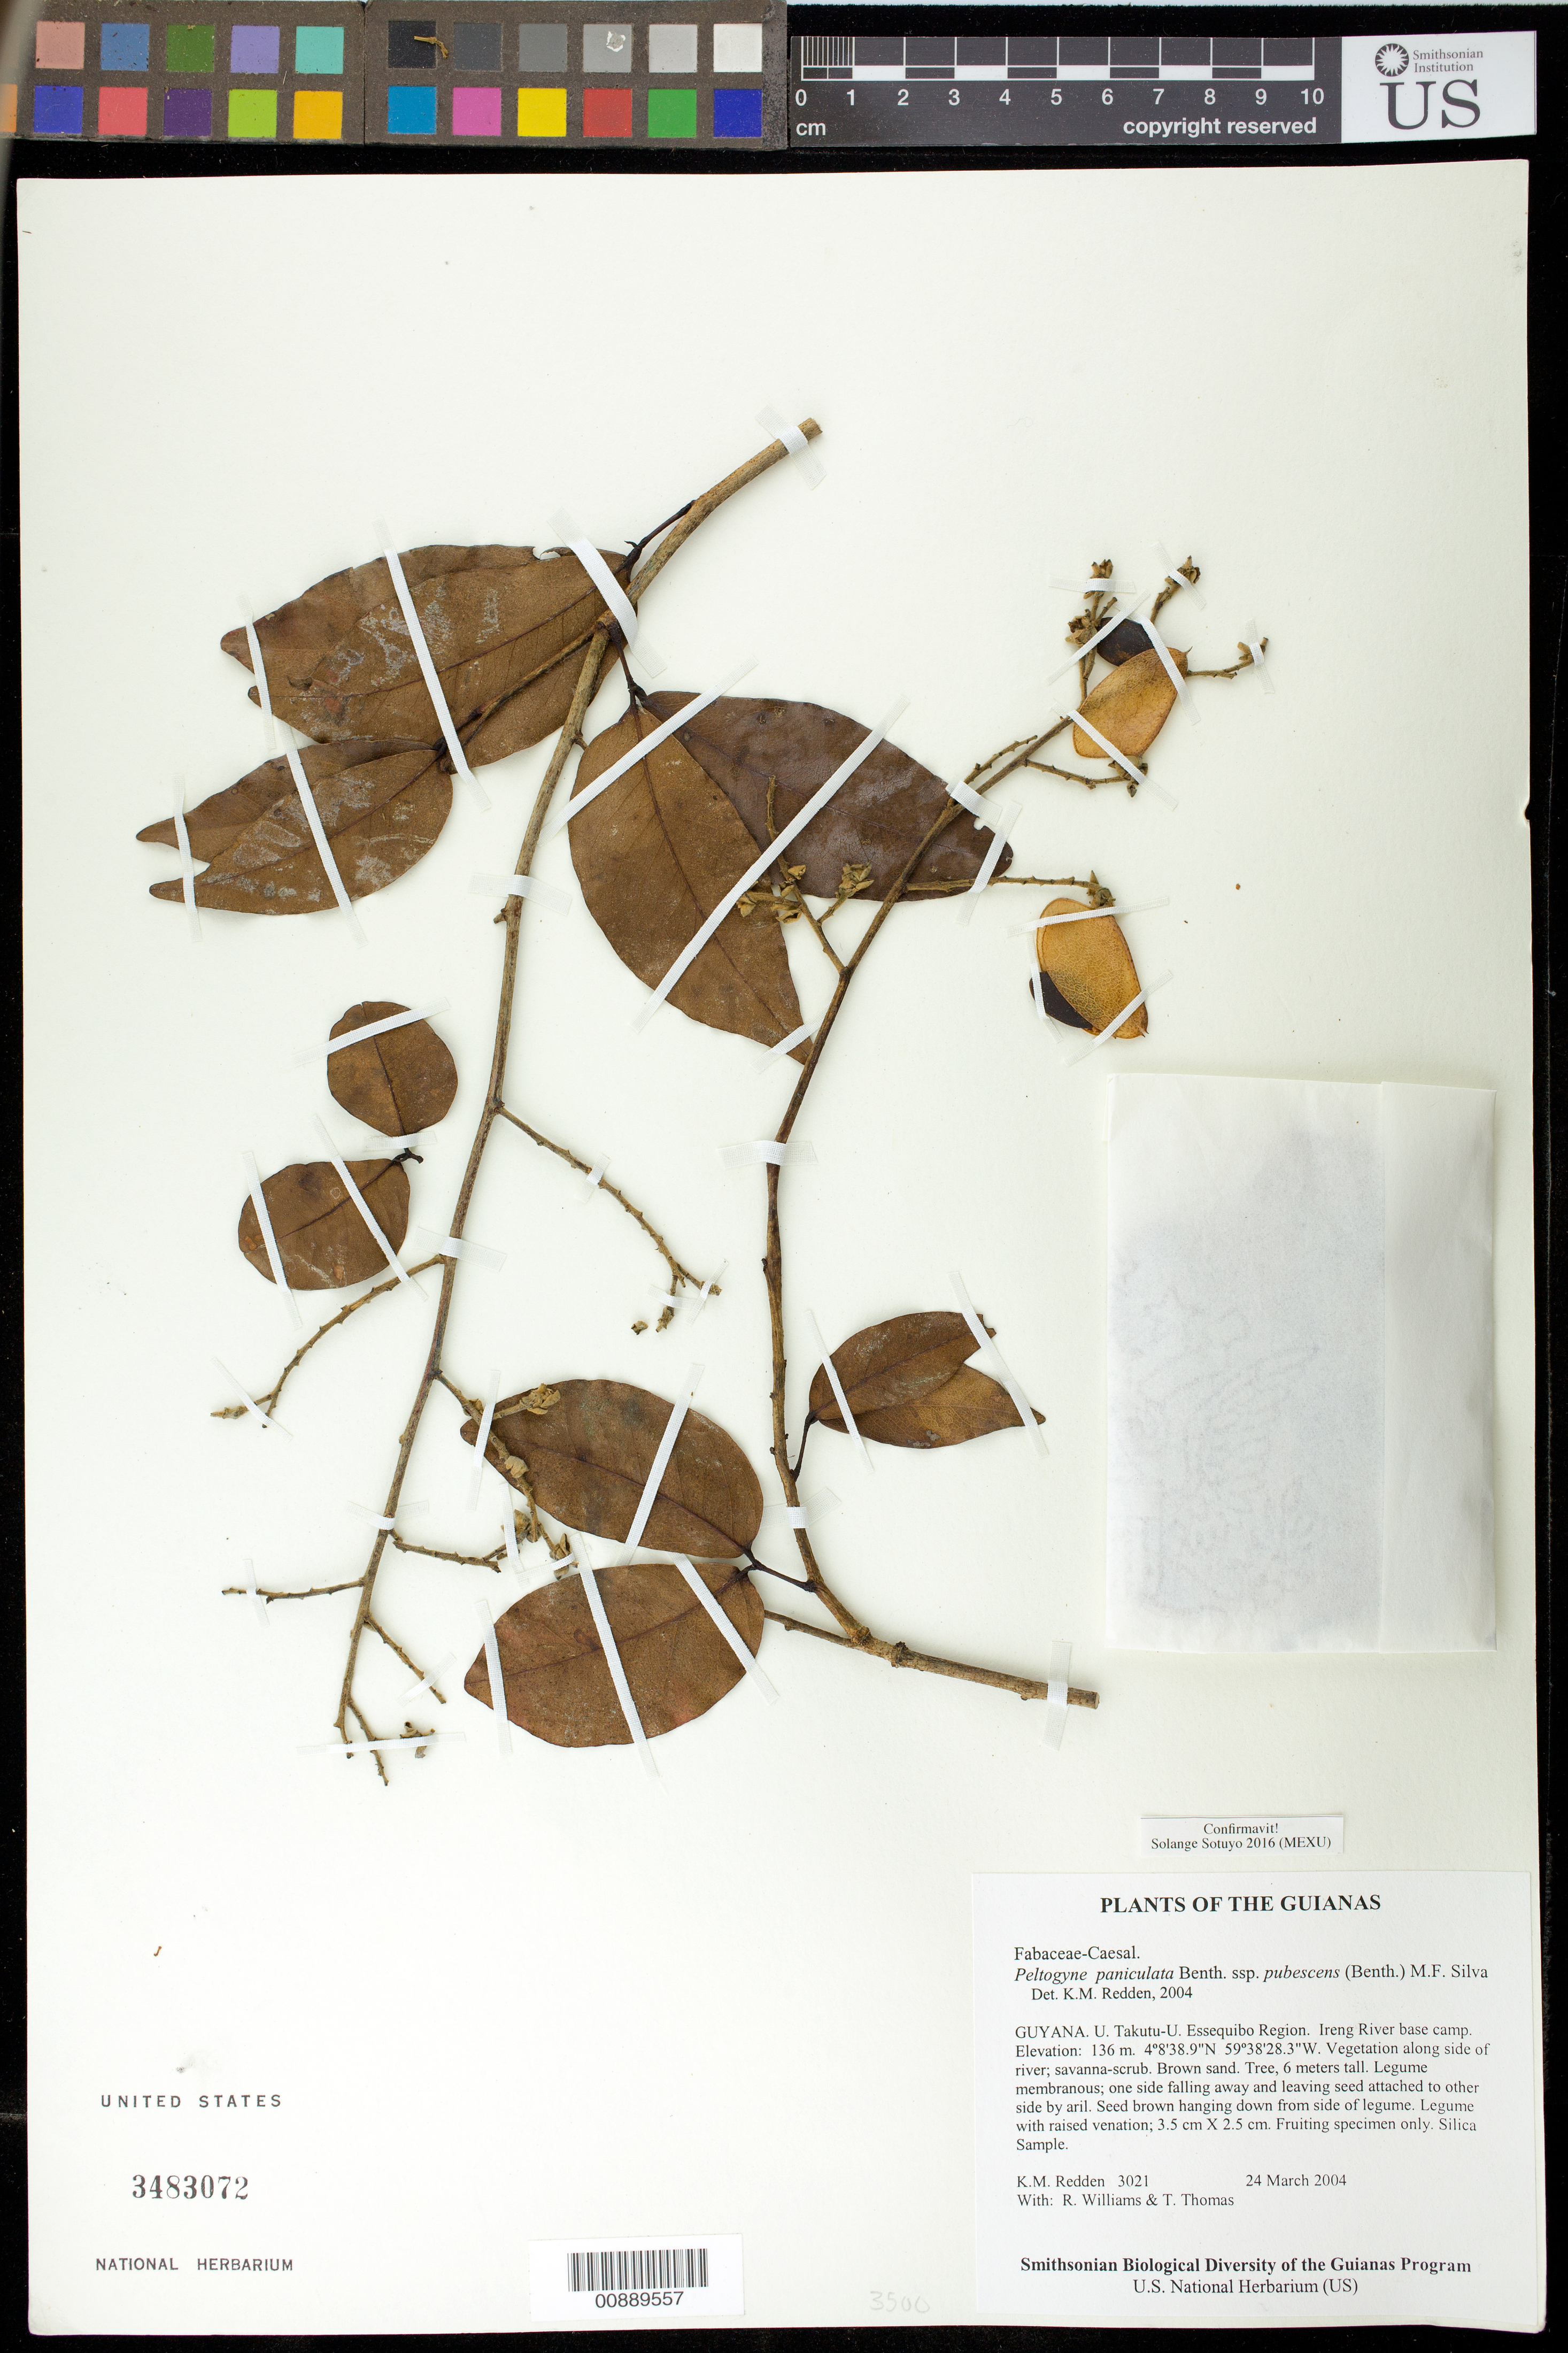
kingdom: Plantae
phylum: Tracheophyta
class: Magnoliopsida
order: Fabales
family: Fabaceae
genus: Peltogyne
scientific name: Peltogyne paniculata subsp. pubescens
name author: (Benth.) M.F. Silva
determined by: Sotuyo, Solange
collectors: K. M. Redden, R. Williams & T. Thomas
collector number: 3021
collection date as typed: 24 March 2004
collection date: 2004-03-24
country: Guyana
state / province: U. Takutu-U. Essequibo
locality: Ireng River base camp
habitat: Vegetation along side of river; savanna-scrub. Brown sand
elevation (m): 136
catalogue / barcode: US 3483072